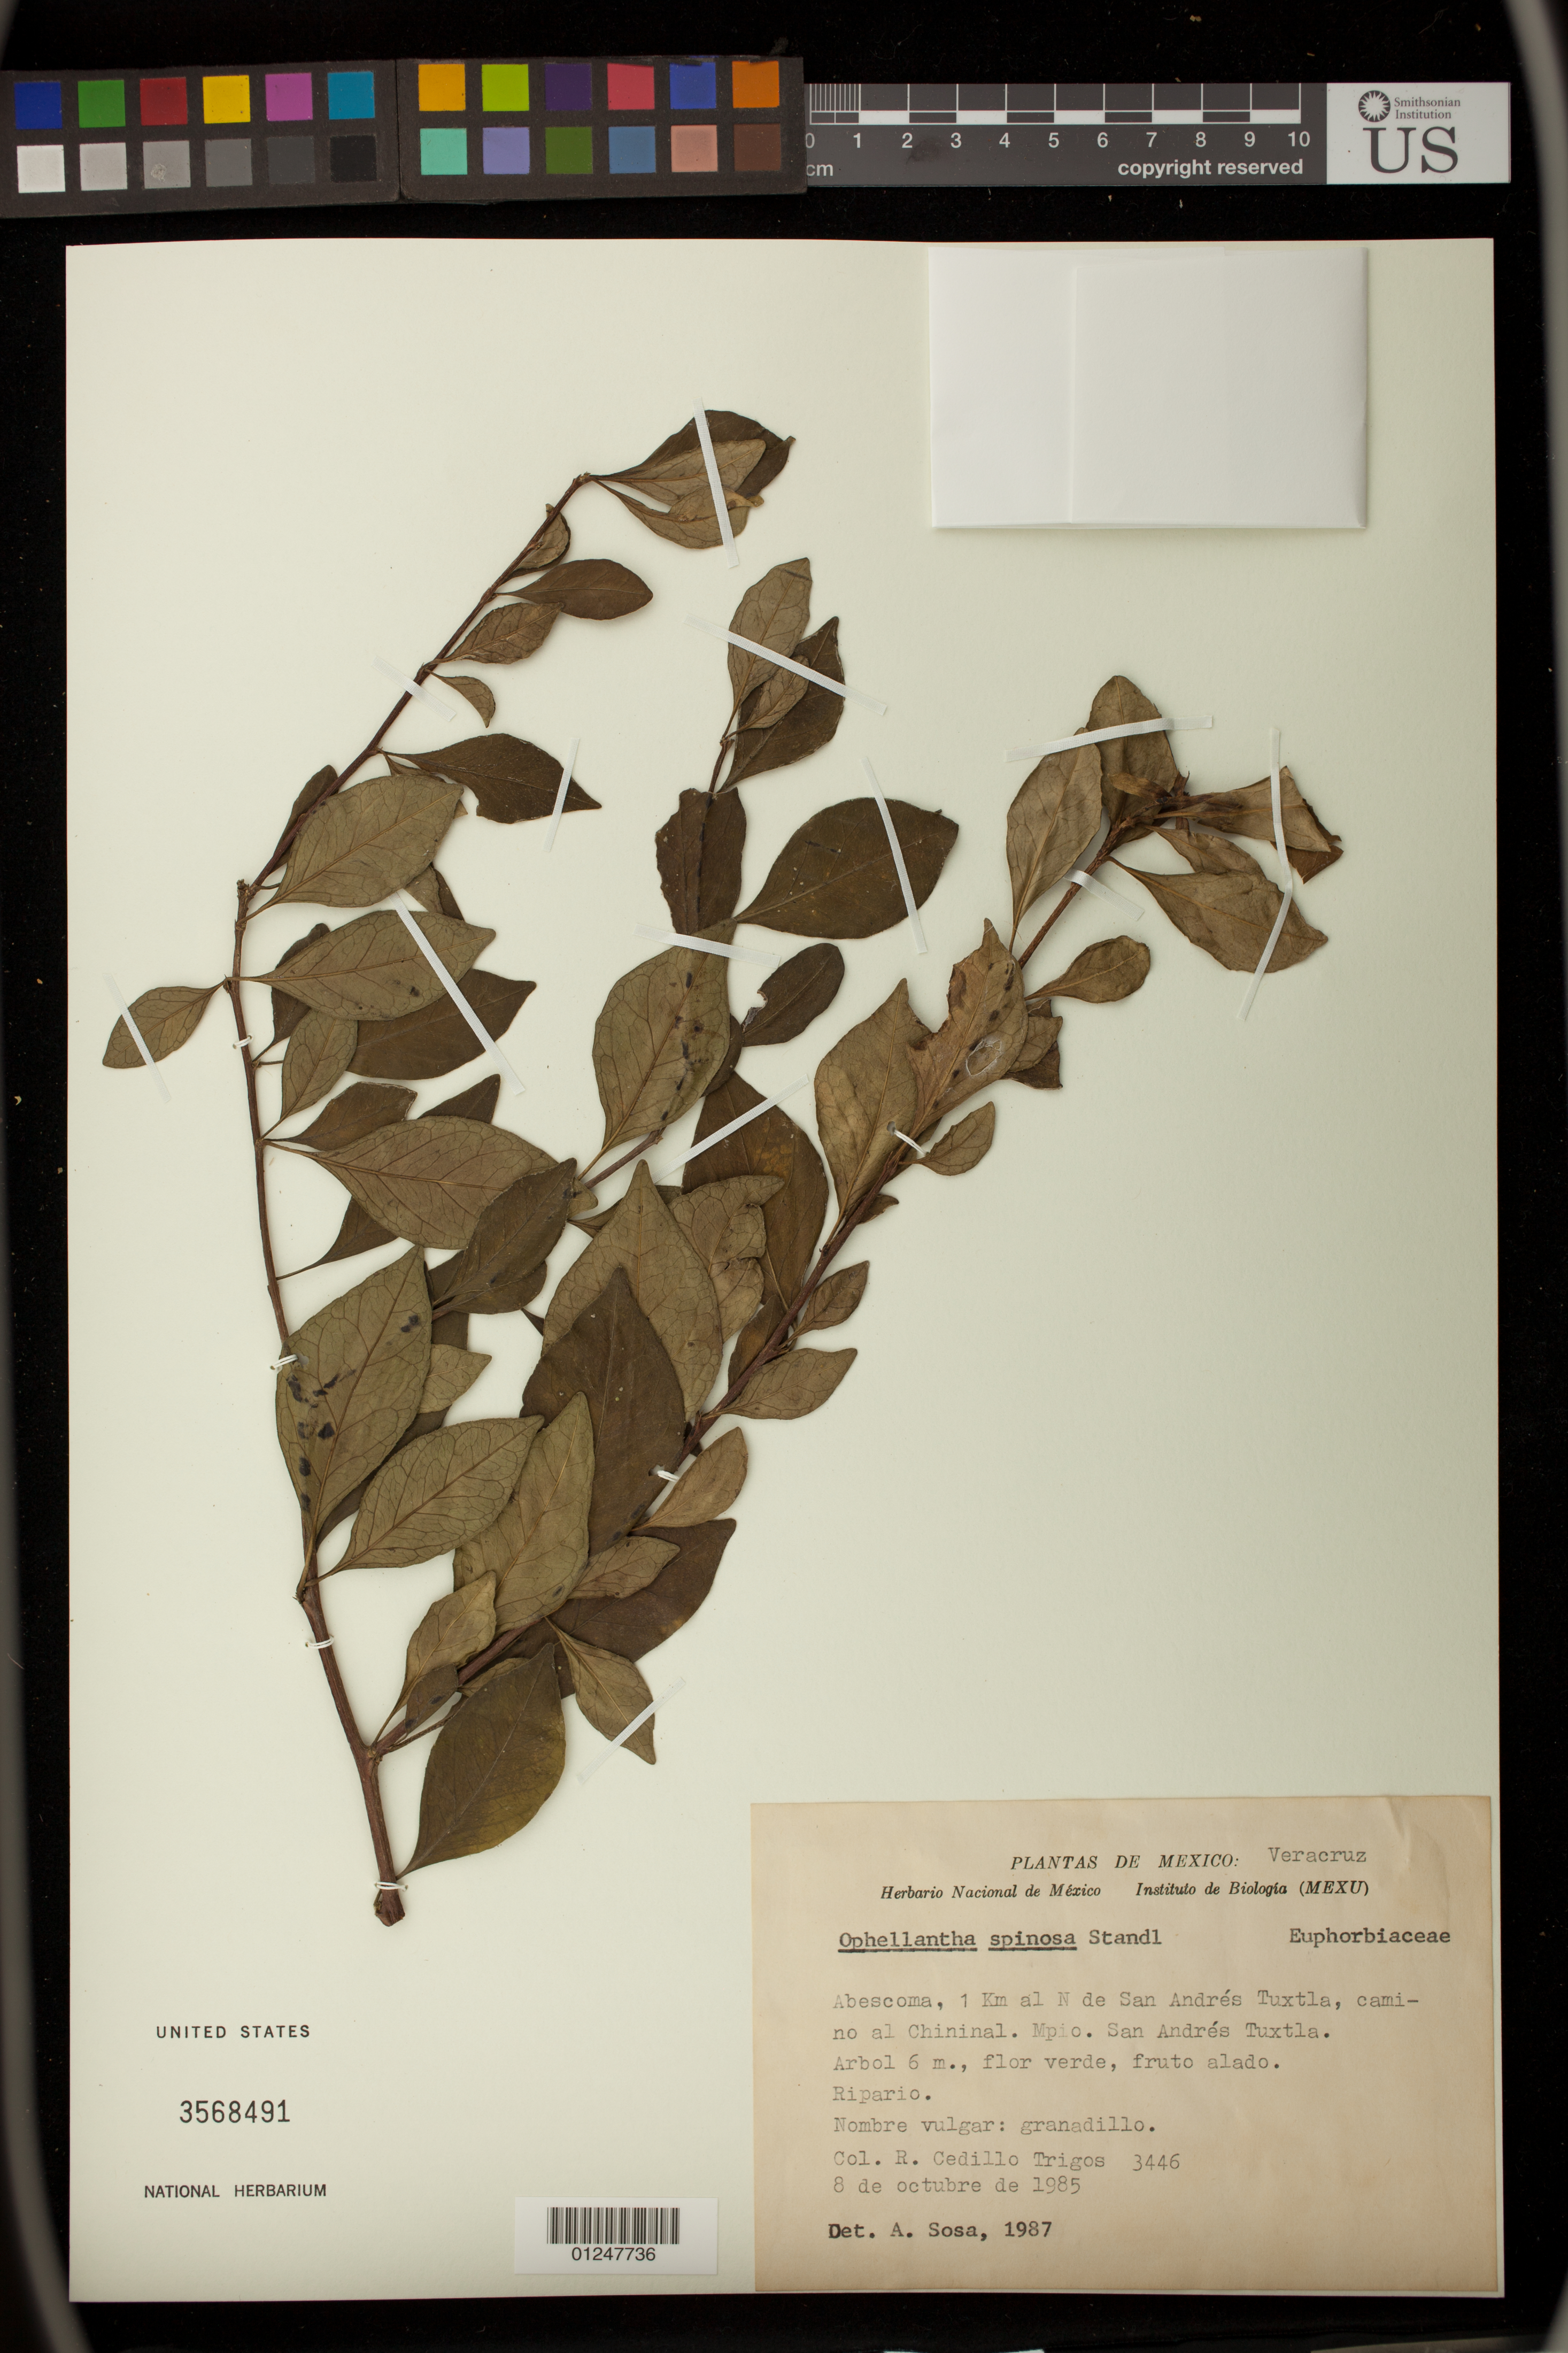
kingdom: Plantae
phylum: Tracheophyta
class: Magnoliopsida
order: Malpighiales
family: Euphorbiaceae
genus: Ophellantha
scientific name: Ophellantha spinosa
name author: Standl.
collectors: R. CedilloT.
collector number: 3446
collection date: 1985-10-08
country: Mexico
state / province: Veracruz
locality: Abescoma, 1 km al N de San Andres Tuxtla, camino al Chininal. Mpio. San Andres Tuxtla.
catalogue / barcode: US 3568491